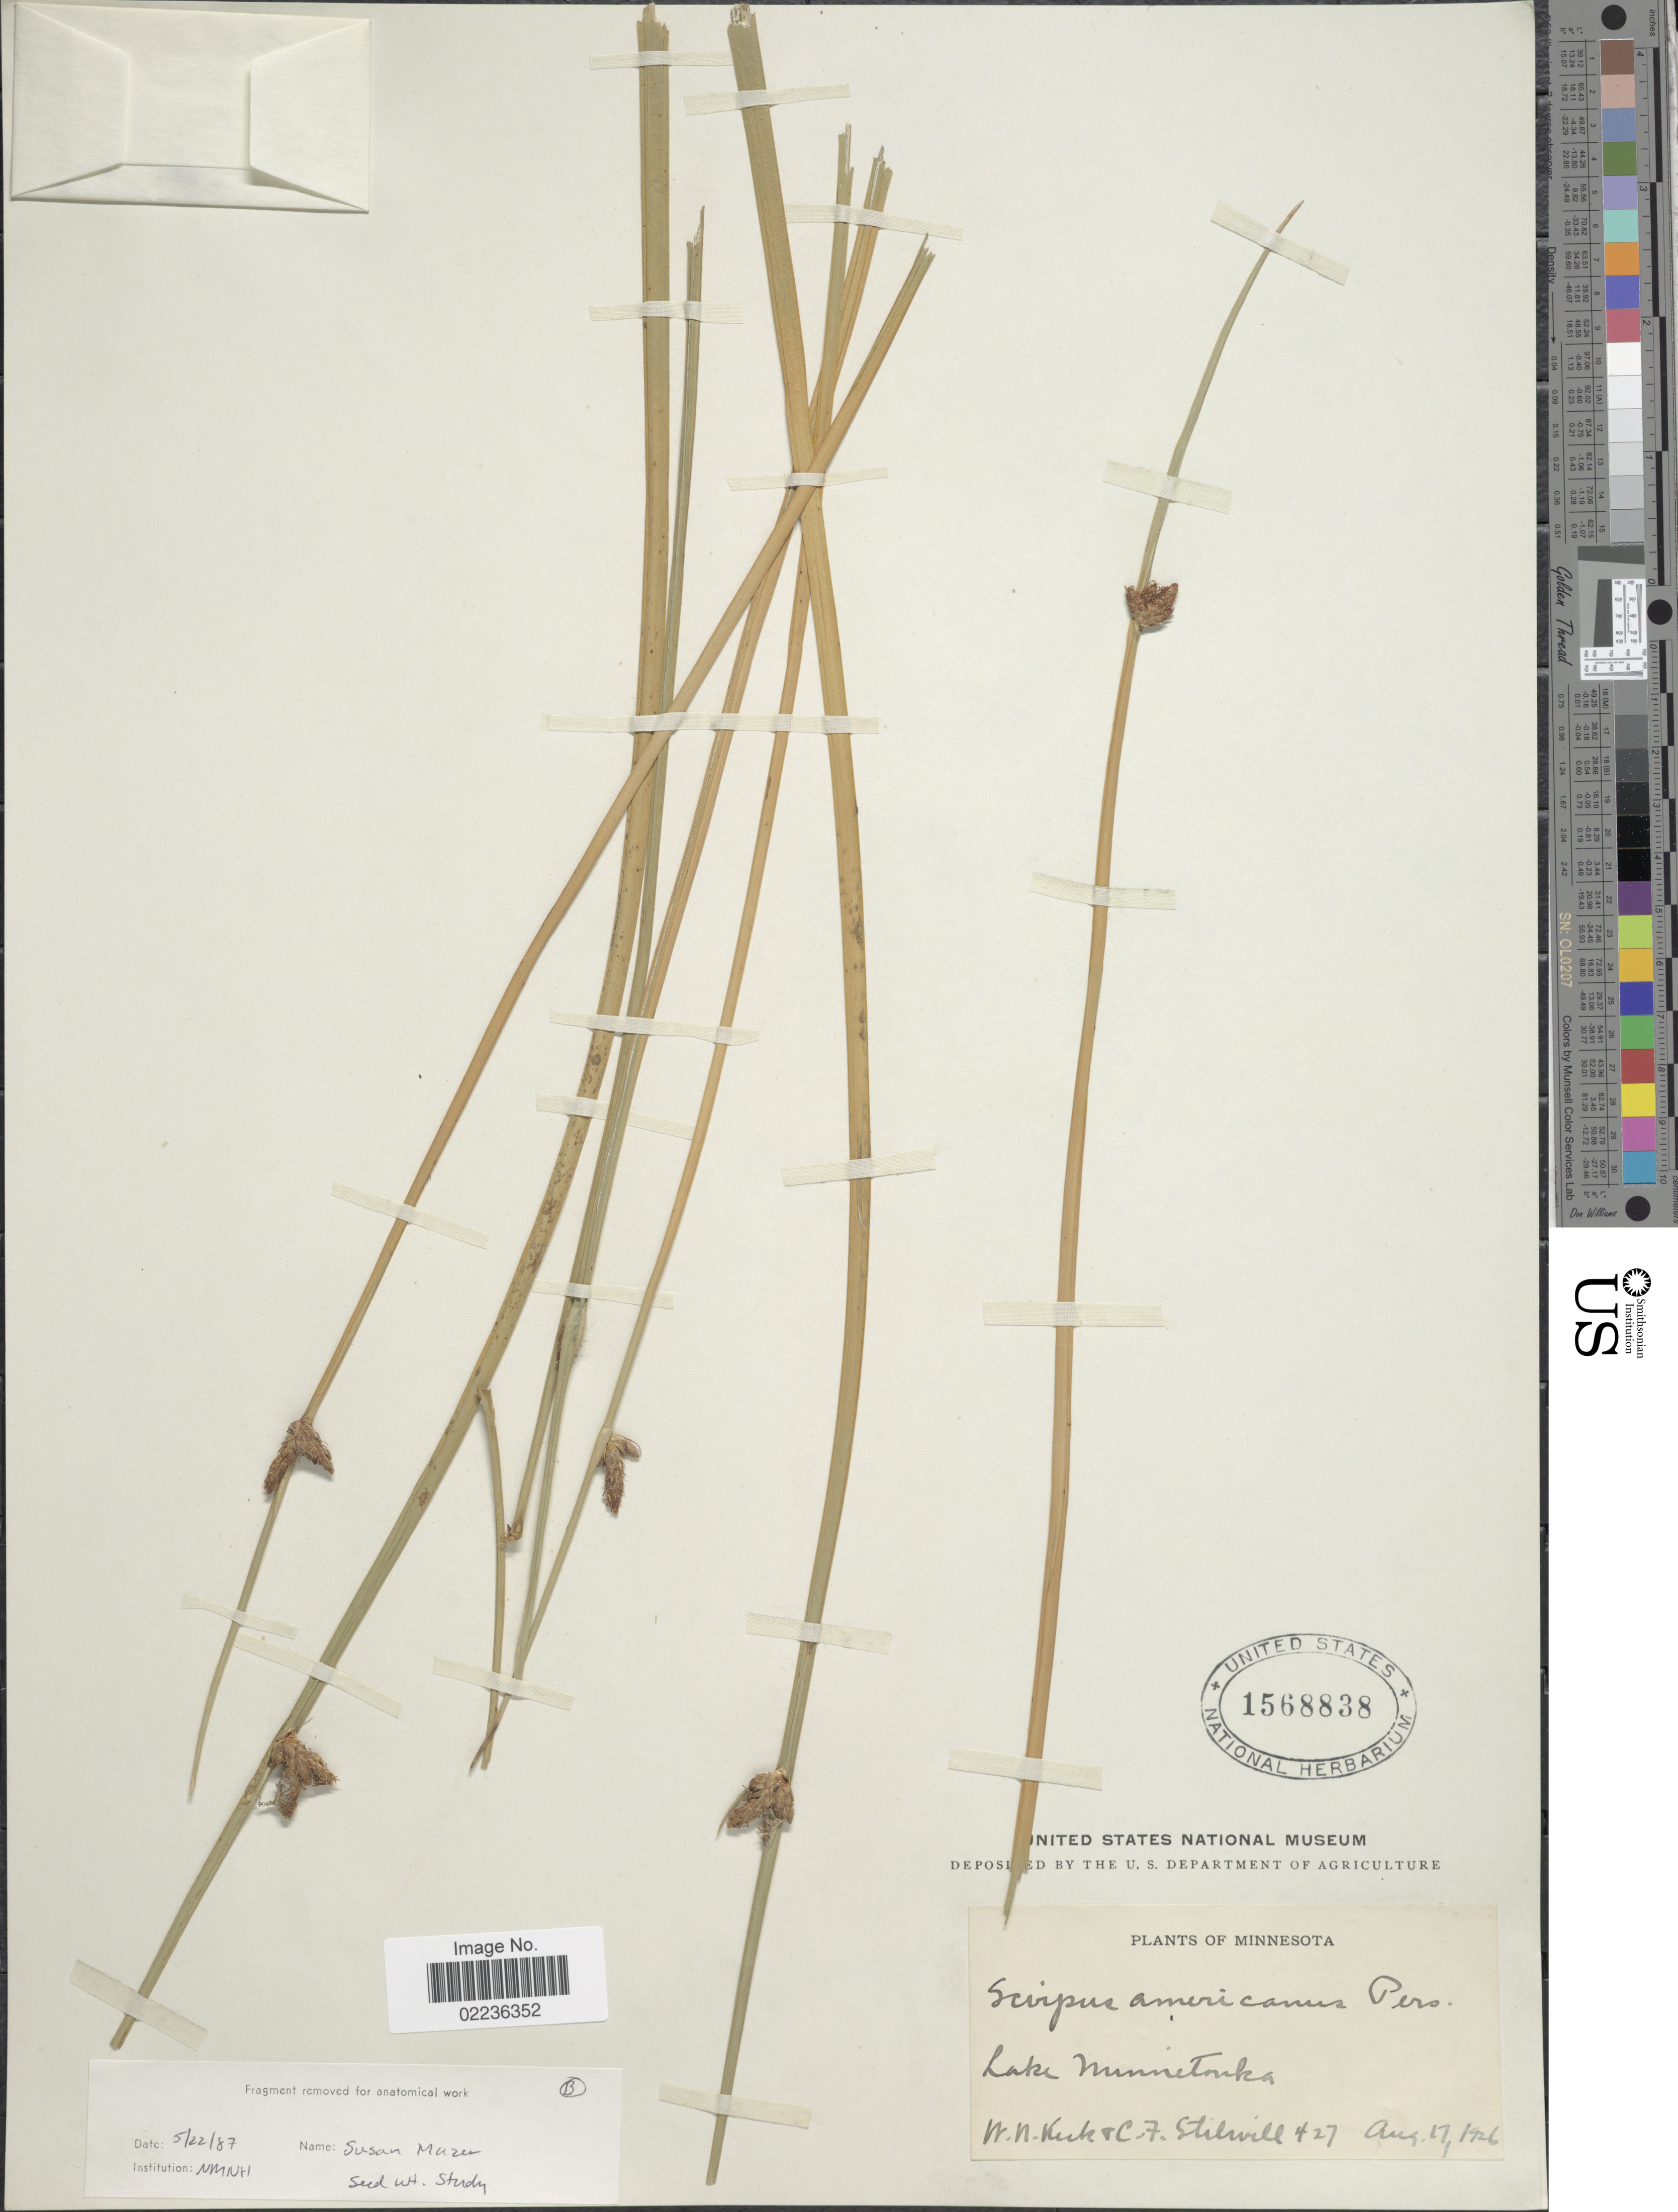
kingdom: Plantae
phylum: Tracheophyta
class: Liliopsida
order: Poales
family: Cyperaceae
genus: Schoenoplectus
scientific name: Schoenoplectus pungens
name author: (Vahl) Palla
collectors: W. Keck & C. Stilwill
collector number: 427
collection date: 1926-08-17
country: United States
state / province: Minnesota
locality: Lake Minnetonka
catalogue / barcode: US 1568838